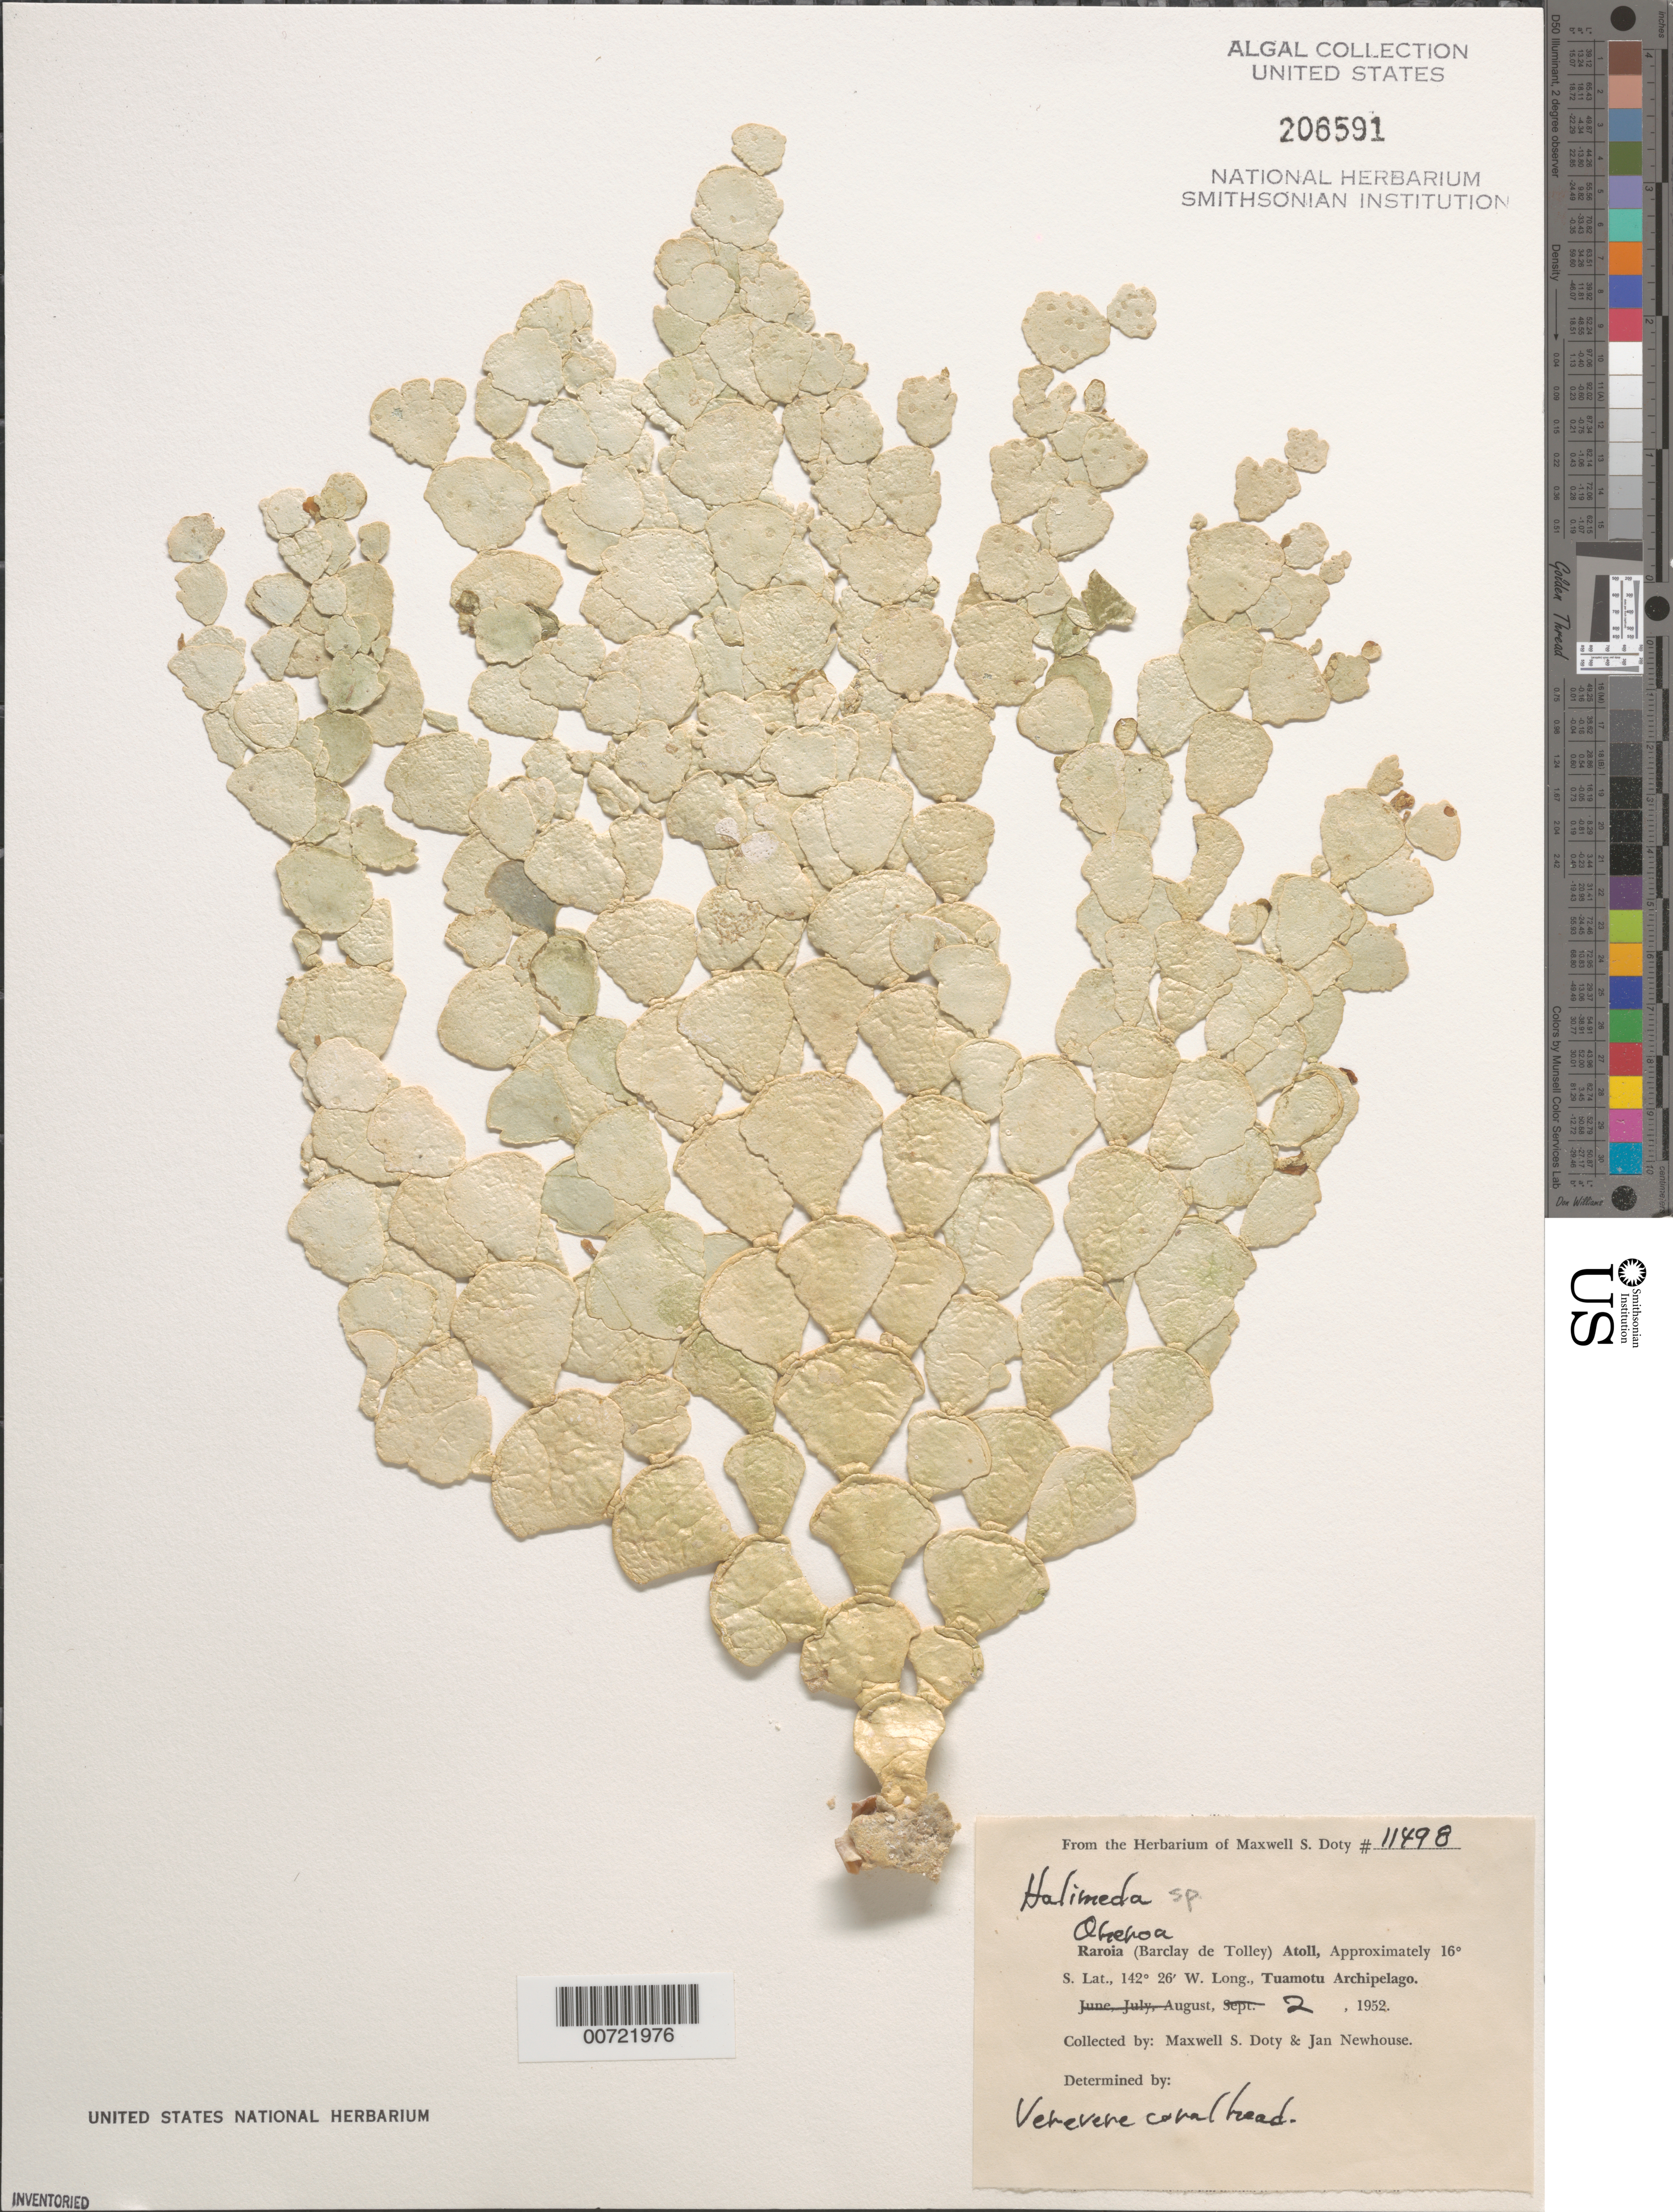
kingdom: Plantae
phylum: Chlorophyta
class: Ulvophyceae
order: Bryopsidales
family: Halimedaceae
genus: Halimeda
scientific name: Halimeda sp.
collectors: M. S. Doty & W. J. Newhouse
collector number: MSD 11498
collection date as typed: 02 Aug 1952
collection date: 1952-08-02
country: French Polynesia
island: Raroia Atoll (Barclay de Tolley Atoll)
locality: Oneroa (village), Verevere coral head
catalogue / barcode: US 206591